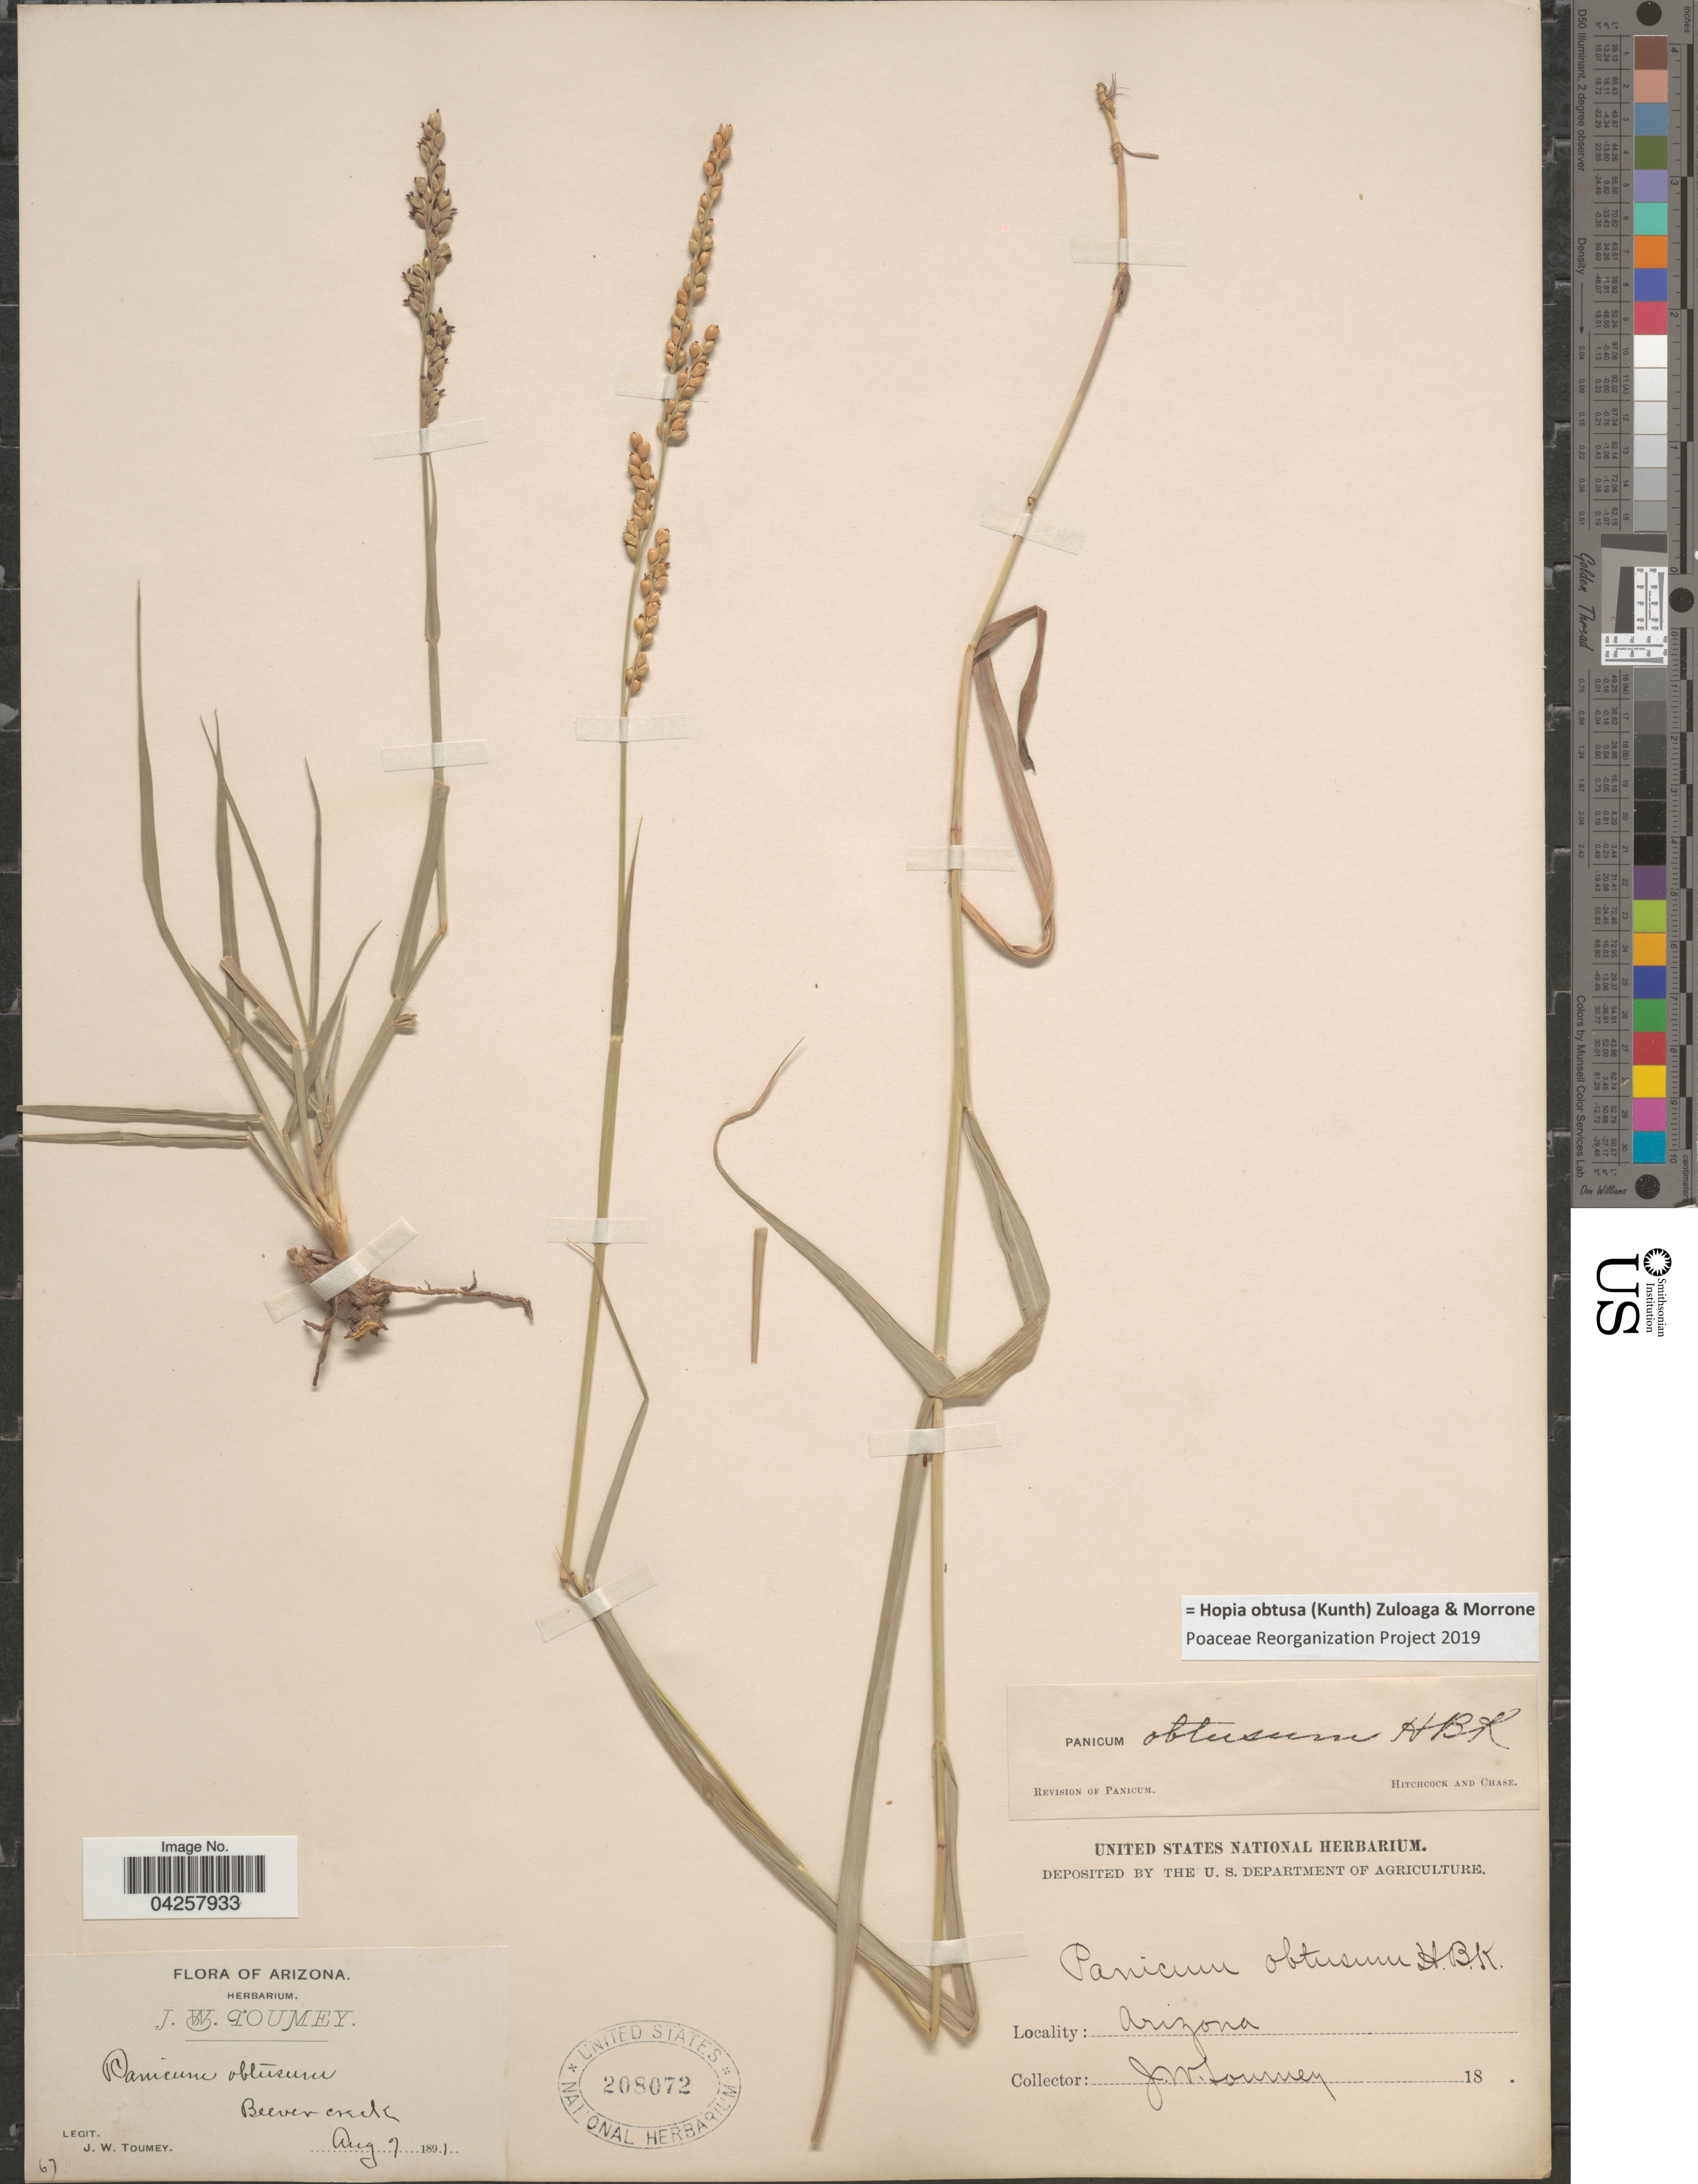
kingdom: Plantae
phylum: Tracheophyta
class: Liliopsida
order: Poales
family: Poaceae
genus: Hopia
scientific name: Hopia obtusa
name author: (Kunth) Zuloaga & Morrone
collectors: J. W. Toumey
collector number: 67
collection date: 1891-08-07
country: United States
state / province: Arizona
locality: Beaver creek.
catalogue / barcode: US 208072